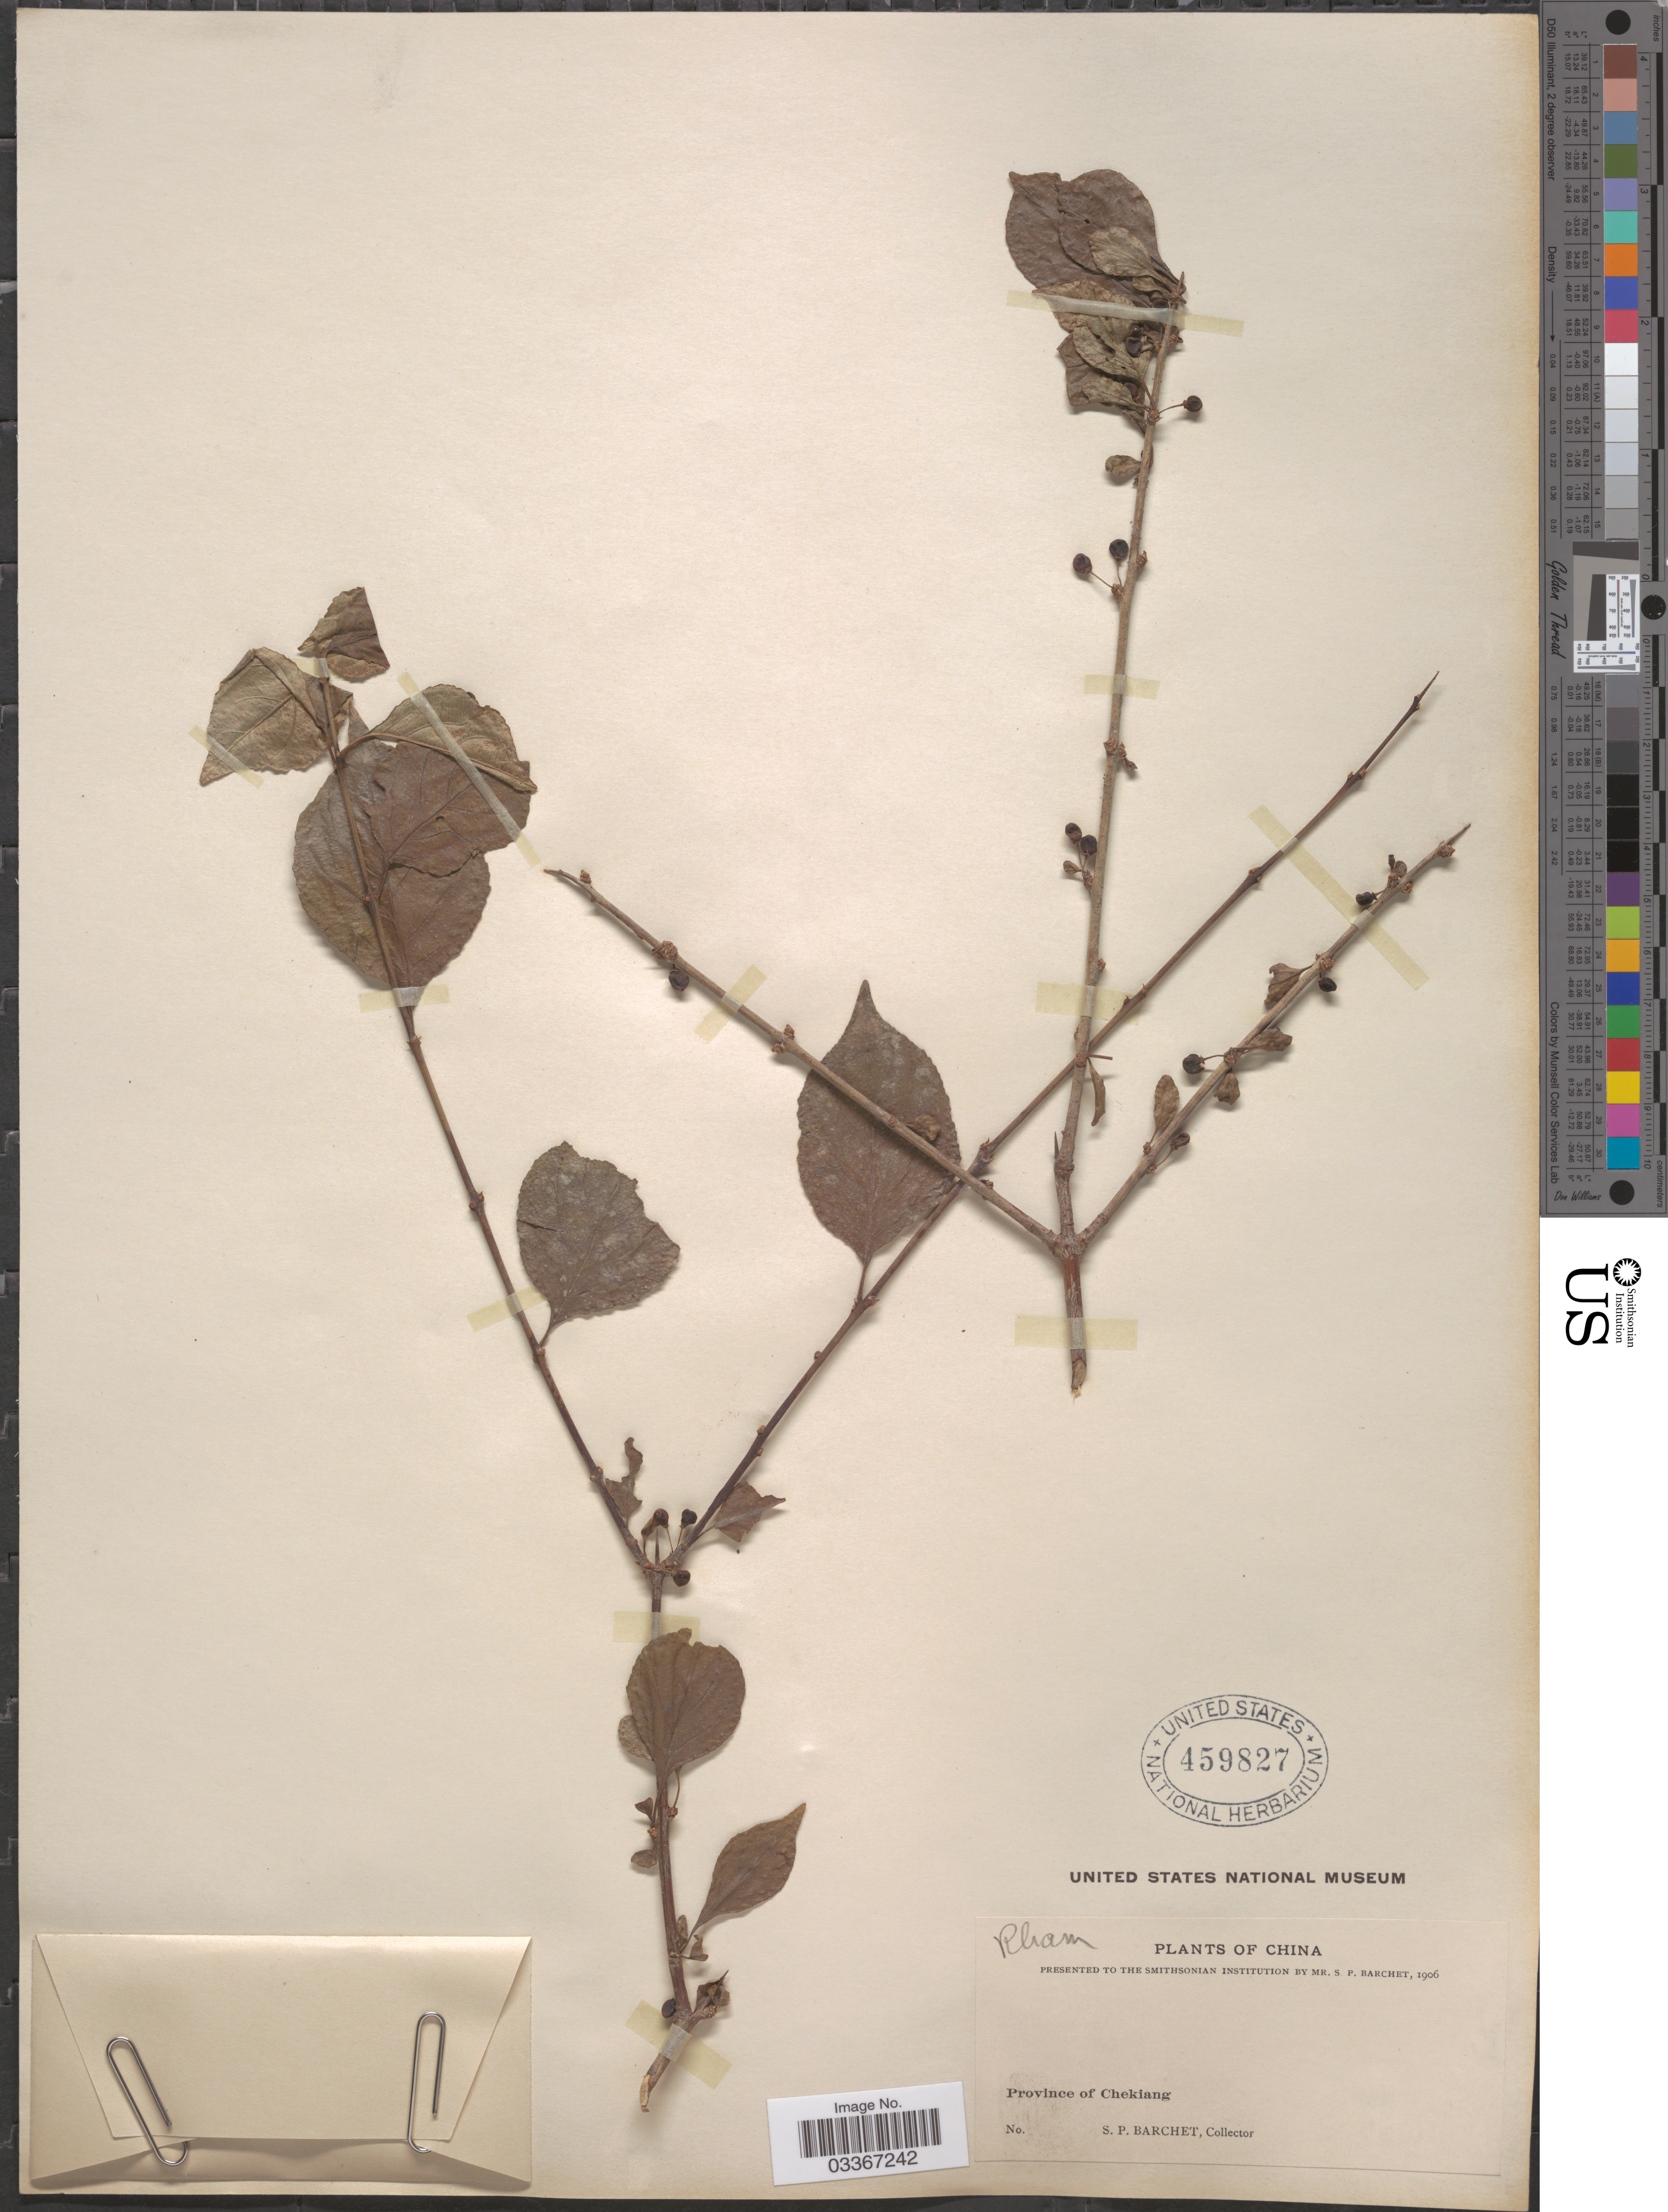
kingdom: Plantae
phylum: Tracheophyta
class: Magnoliopsida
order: Rosales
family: Rhamnaceae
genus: Rhamnus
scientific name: Rhamnus sp.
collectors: S. P. Barchet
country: China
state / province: Zhejiang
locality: Province of Chekiang.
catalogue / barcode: US 459827